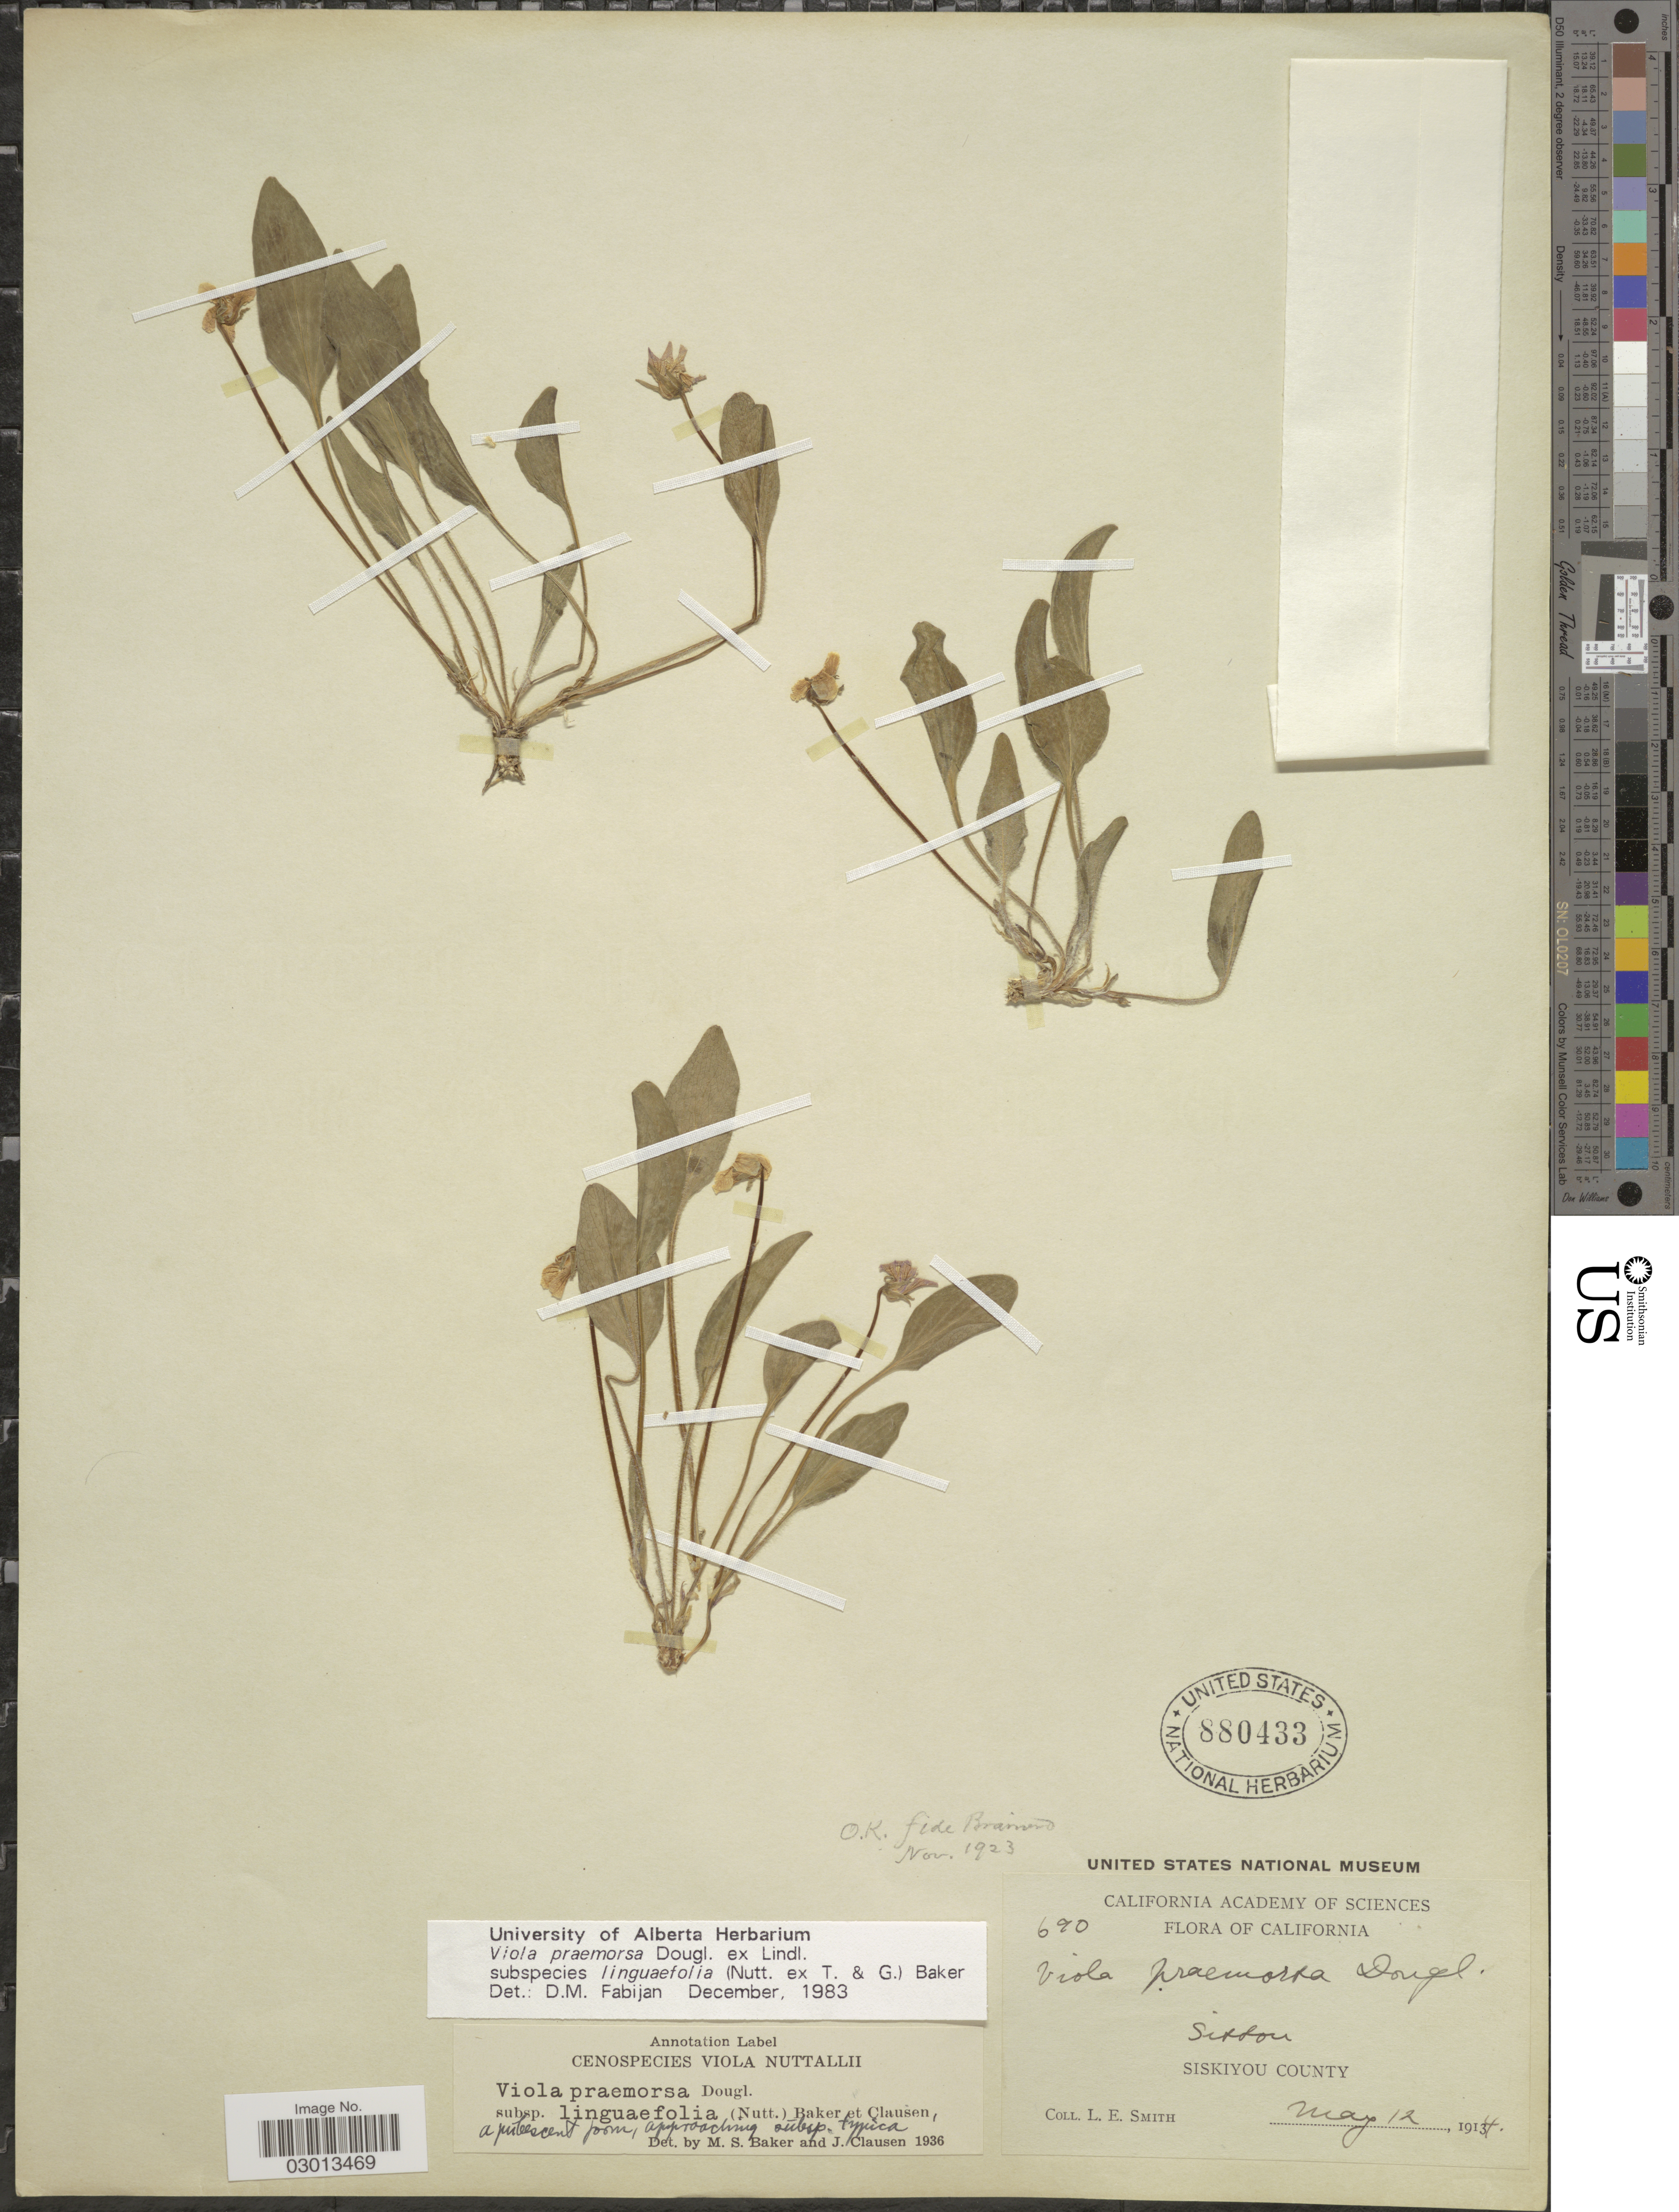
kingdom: Plantae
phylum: Tracheophyta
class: Magnoliopsida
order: Malpighiales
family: Violaceae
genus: Viola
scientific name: Viola praemorsa subsp. linguifolia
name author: (Nutt.) M.S. Baker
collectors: L. E. Smith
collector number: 690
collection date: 1914-05-12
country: United States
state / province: California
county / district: Siskiyou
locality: Sisson. Siskiyou County.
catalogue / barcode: US 880433